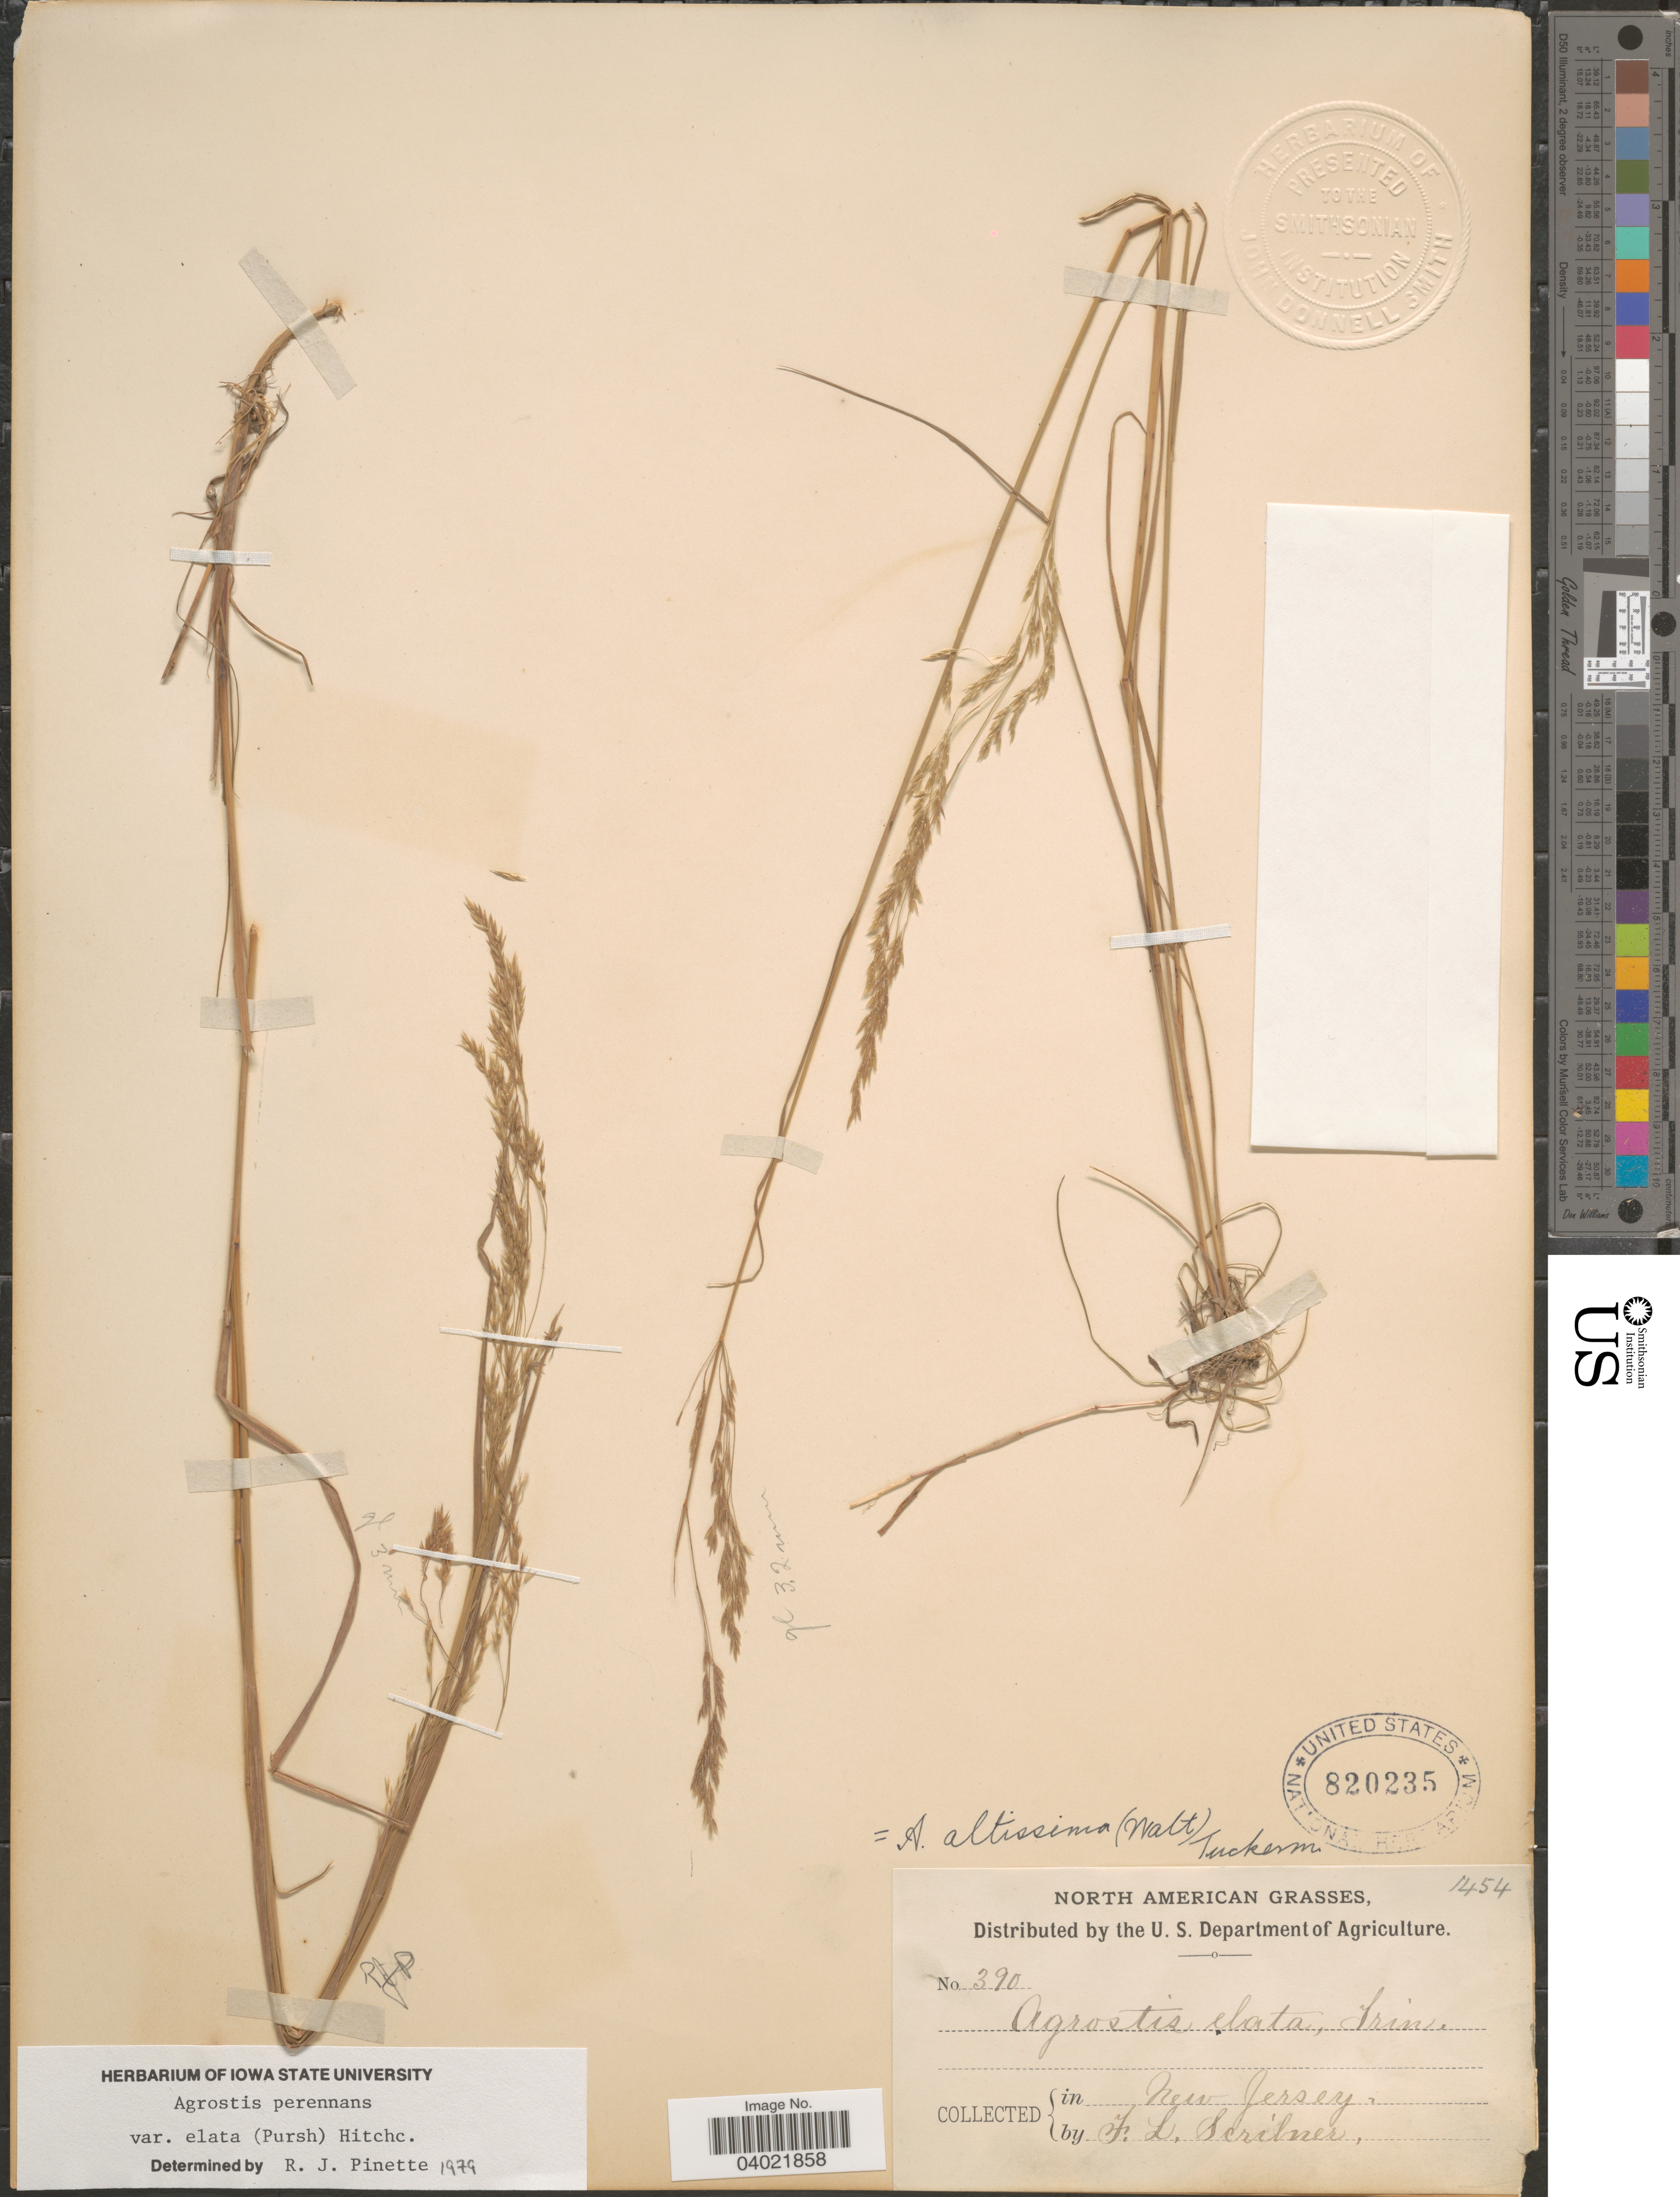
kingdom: Plantae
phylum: Tracheophyta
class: Liliopsida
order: Poales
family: Poaceae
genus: Agrostis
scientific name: Agrostis perennans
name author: (Walter) Tuck.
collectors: F. L. Scribner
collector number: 390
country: United States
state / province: New Jersey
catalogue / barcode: US 820235